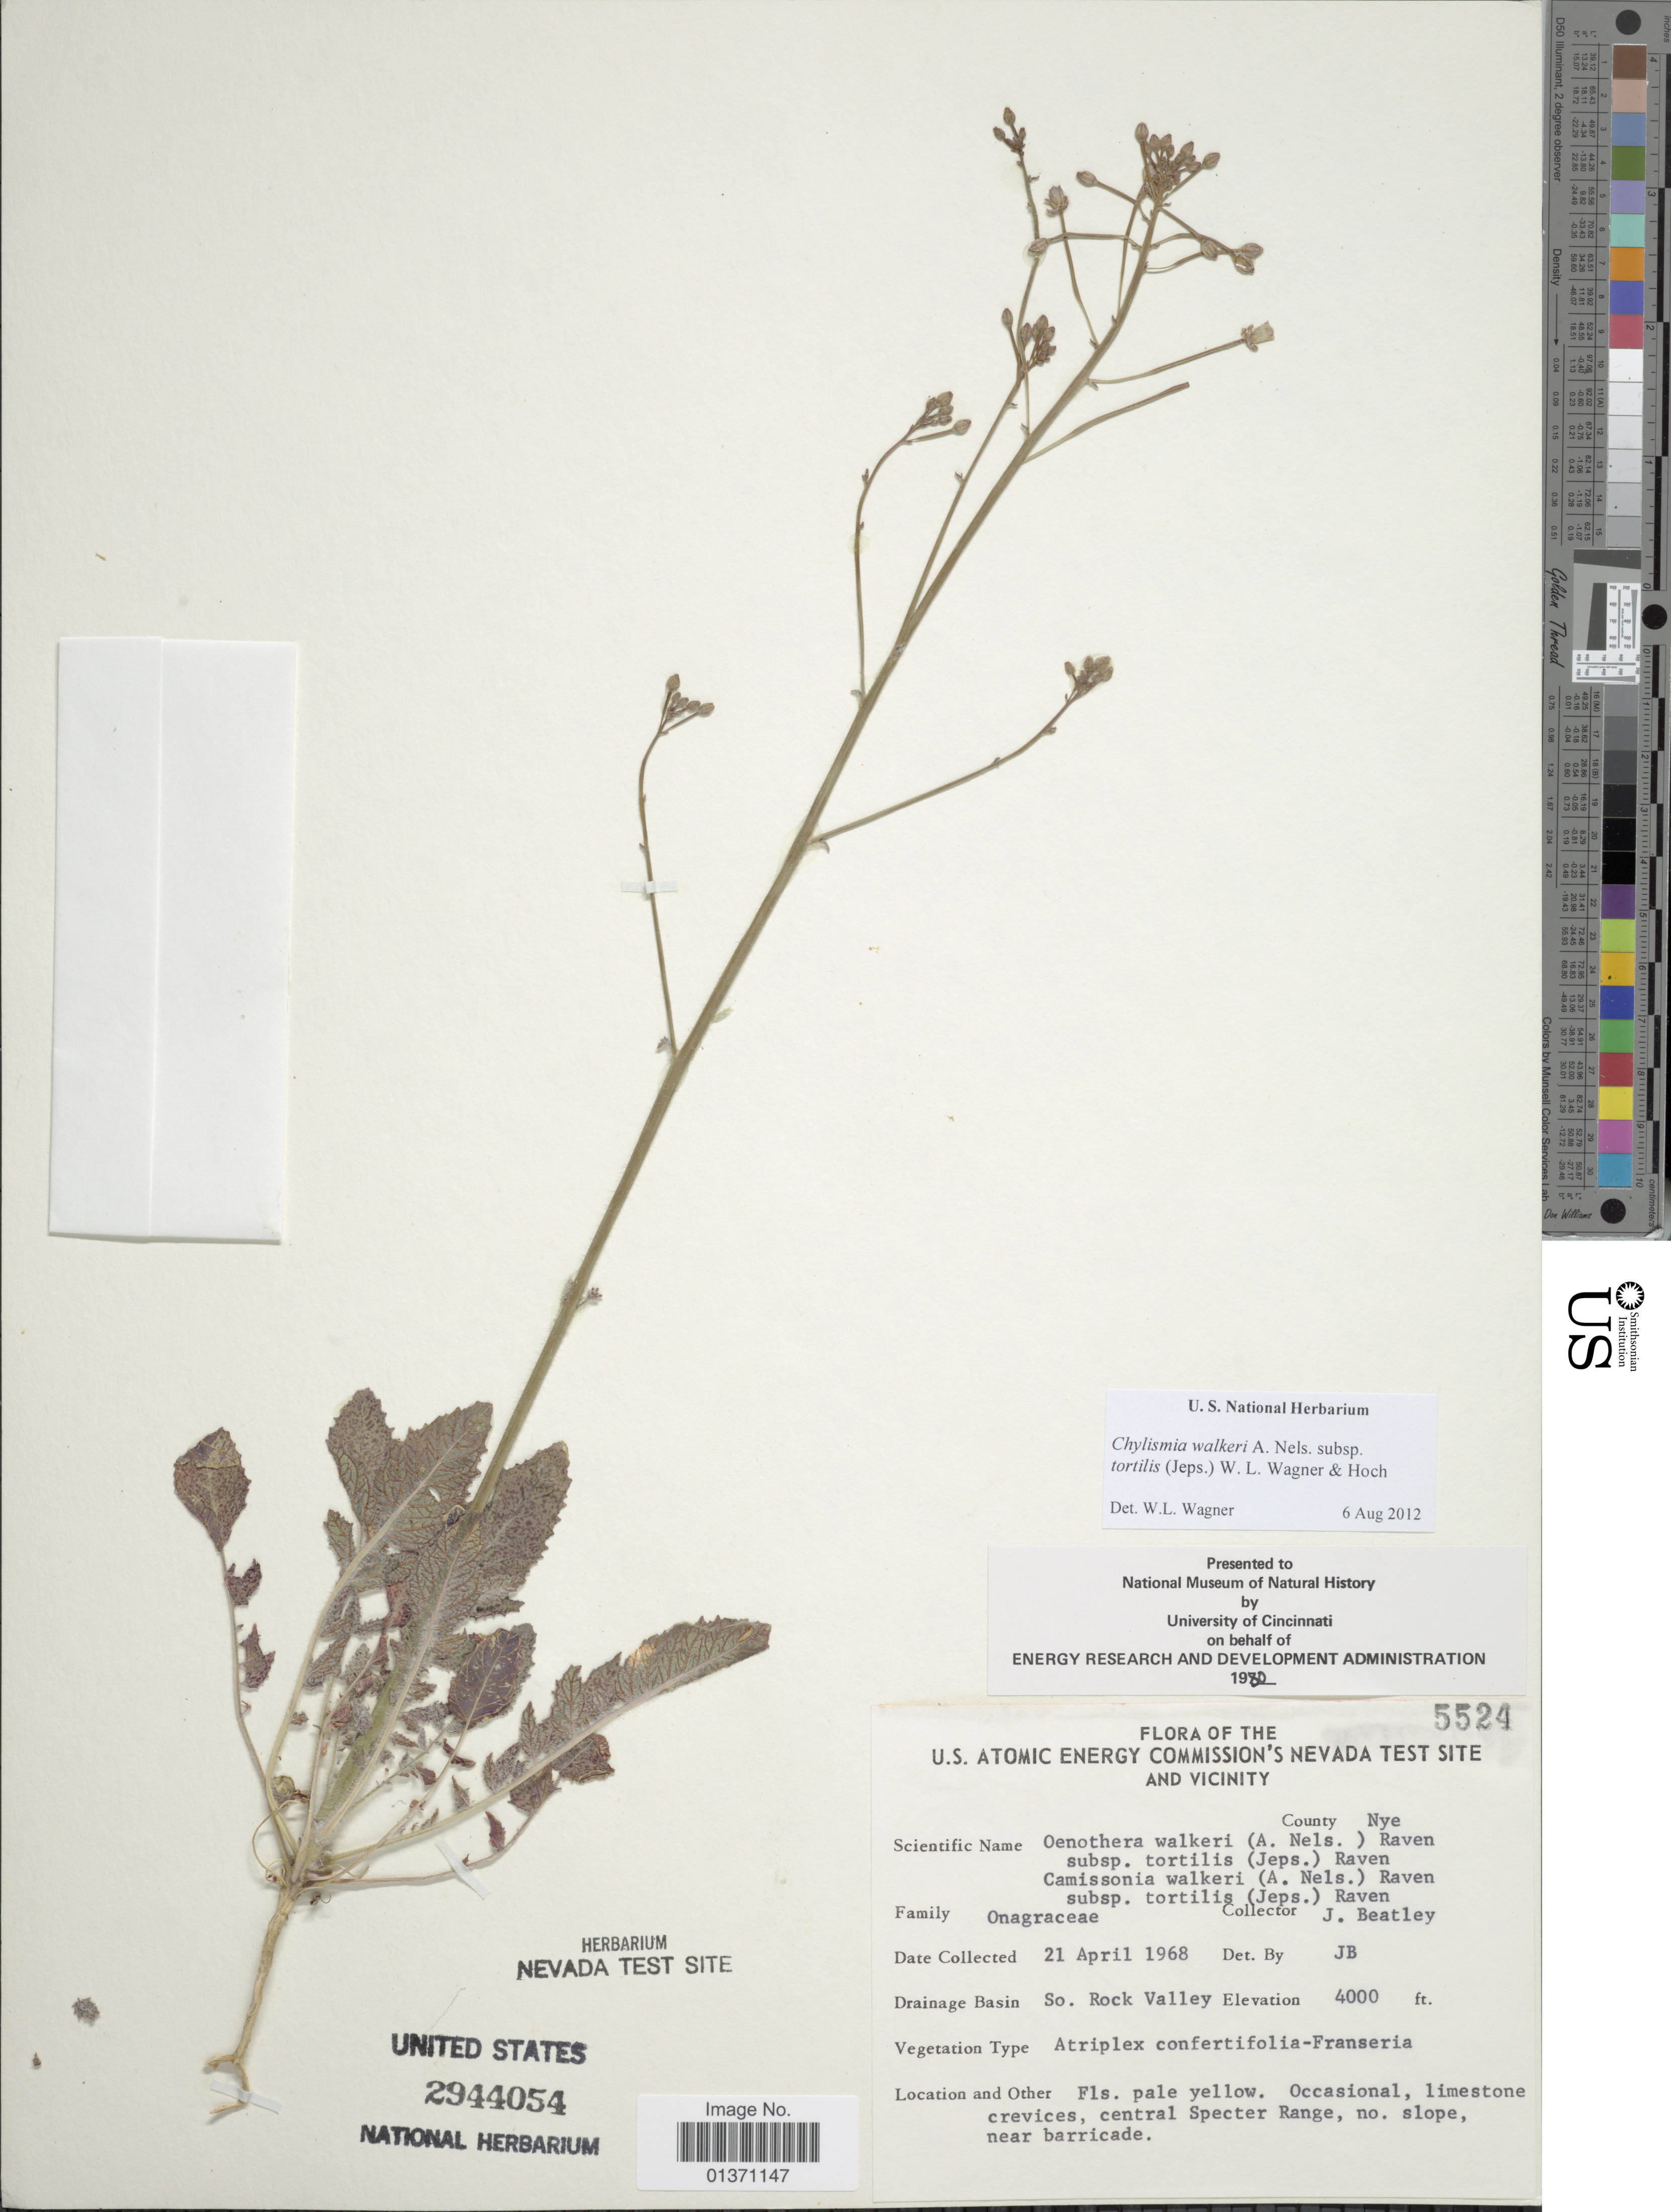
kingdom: Plantae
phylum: Tracheophyta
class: Magnoliopsida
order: Myrtales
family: Onagraceae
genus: Chylismia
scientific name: Chylismia walkeri subsp. tortilis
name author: (Jeps.) W.L. Wagner & Hoch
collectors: J. C. Beatley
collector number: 5524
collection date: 1968-04-21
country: United States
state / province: Nevada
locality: U. S. Atomic Energy Commission's Nevada Test Site and Vicinity, So. Rock Valley, limestone crevices, central Specter Range, no. slope, near barricade, County Nye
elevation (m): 1219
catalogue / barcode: US 2944054